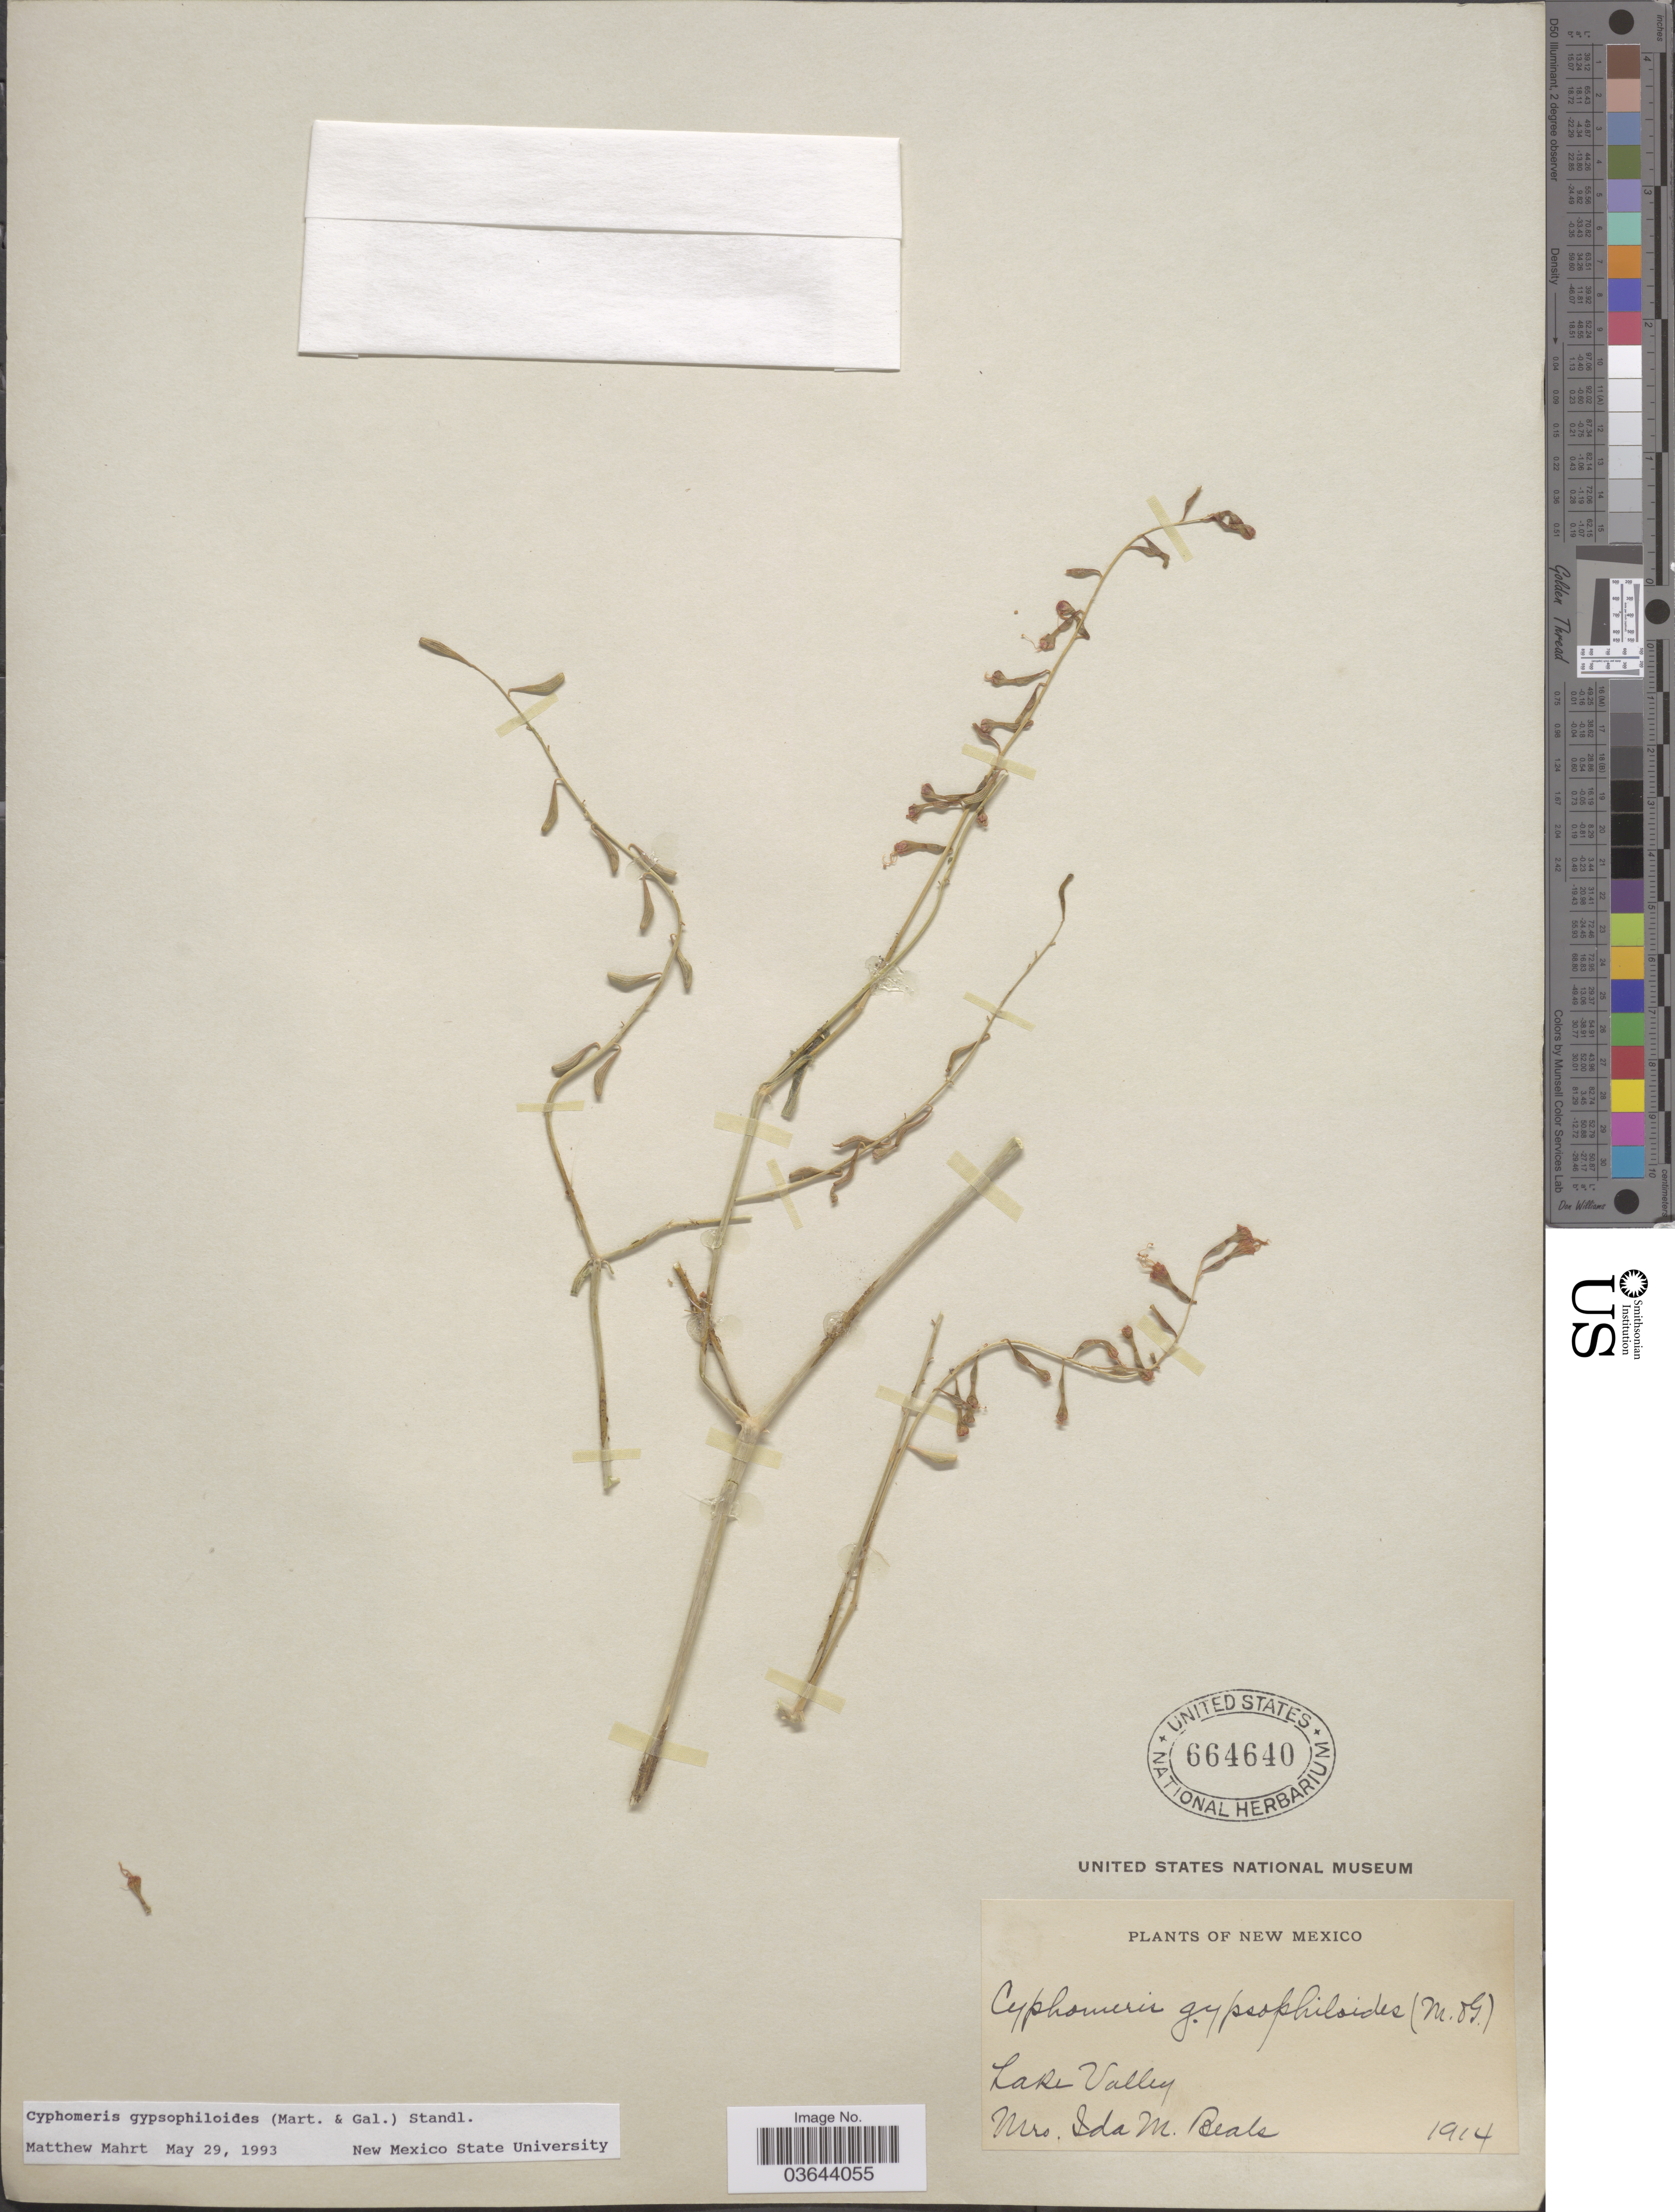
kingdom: Plantae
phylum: Tracheophyta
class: Magnoliopsida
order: Caryophyllales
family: Nyctaginaceae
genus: Cyphomeris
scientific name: Cyphomeris gypsophiloides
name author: (M. Martens & Galeotti) Standl.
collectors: I. M. Beals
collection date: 1914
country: United States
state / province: New Mexico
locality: Lake Valley.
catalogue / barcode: US 664640